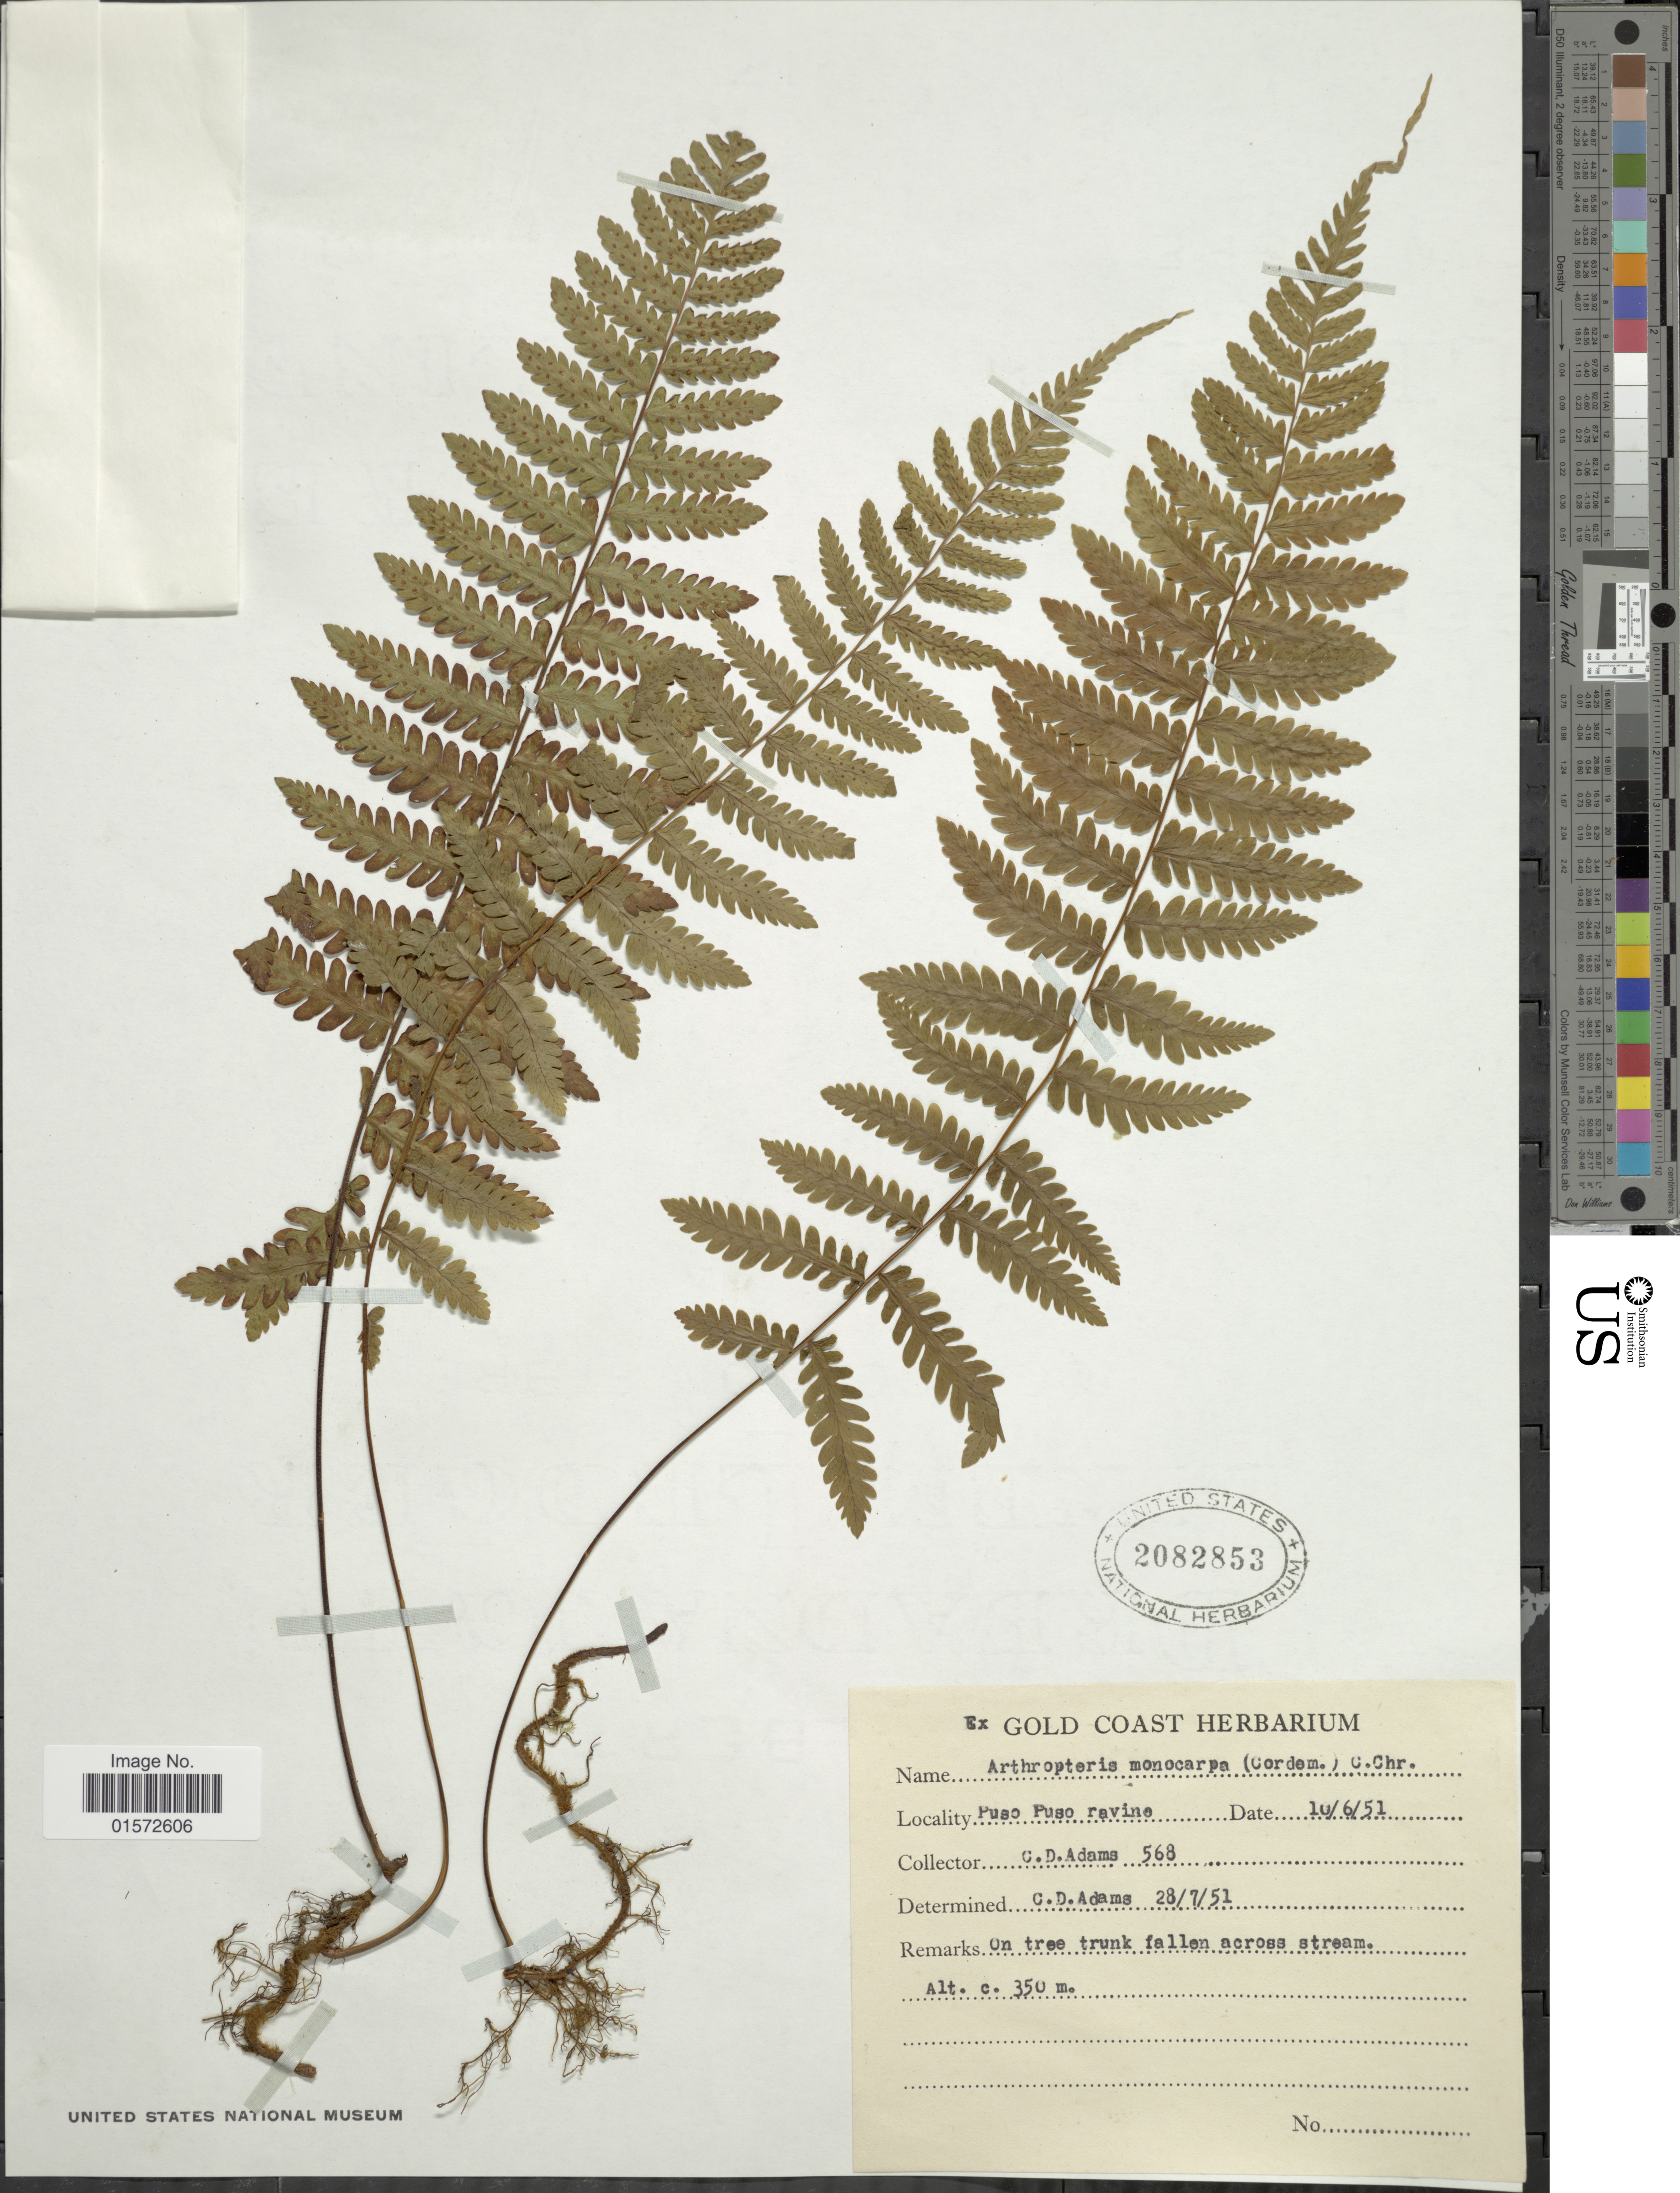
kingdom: Plantae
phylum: Tracheophyta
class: Polypodiopsida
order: Polypodiales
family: Tectariaceae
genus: Arthropteris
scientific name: Arthropteris monocarpa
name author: (Cordem.) C. Chr.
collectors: C. D. Adams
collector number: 568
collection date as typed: Transcribed d/m/y: 10/6/51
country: Ghana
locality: Gold Coast. Puso Puso ravine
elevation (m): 350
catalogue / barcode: US 2082853